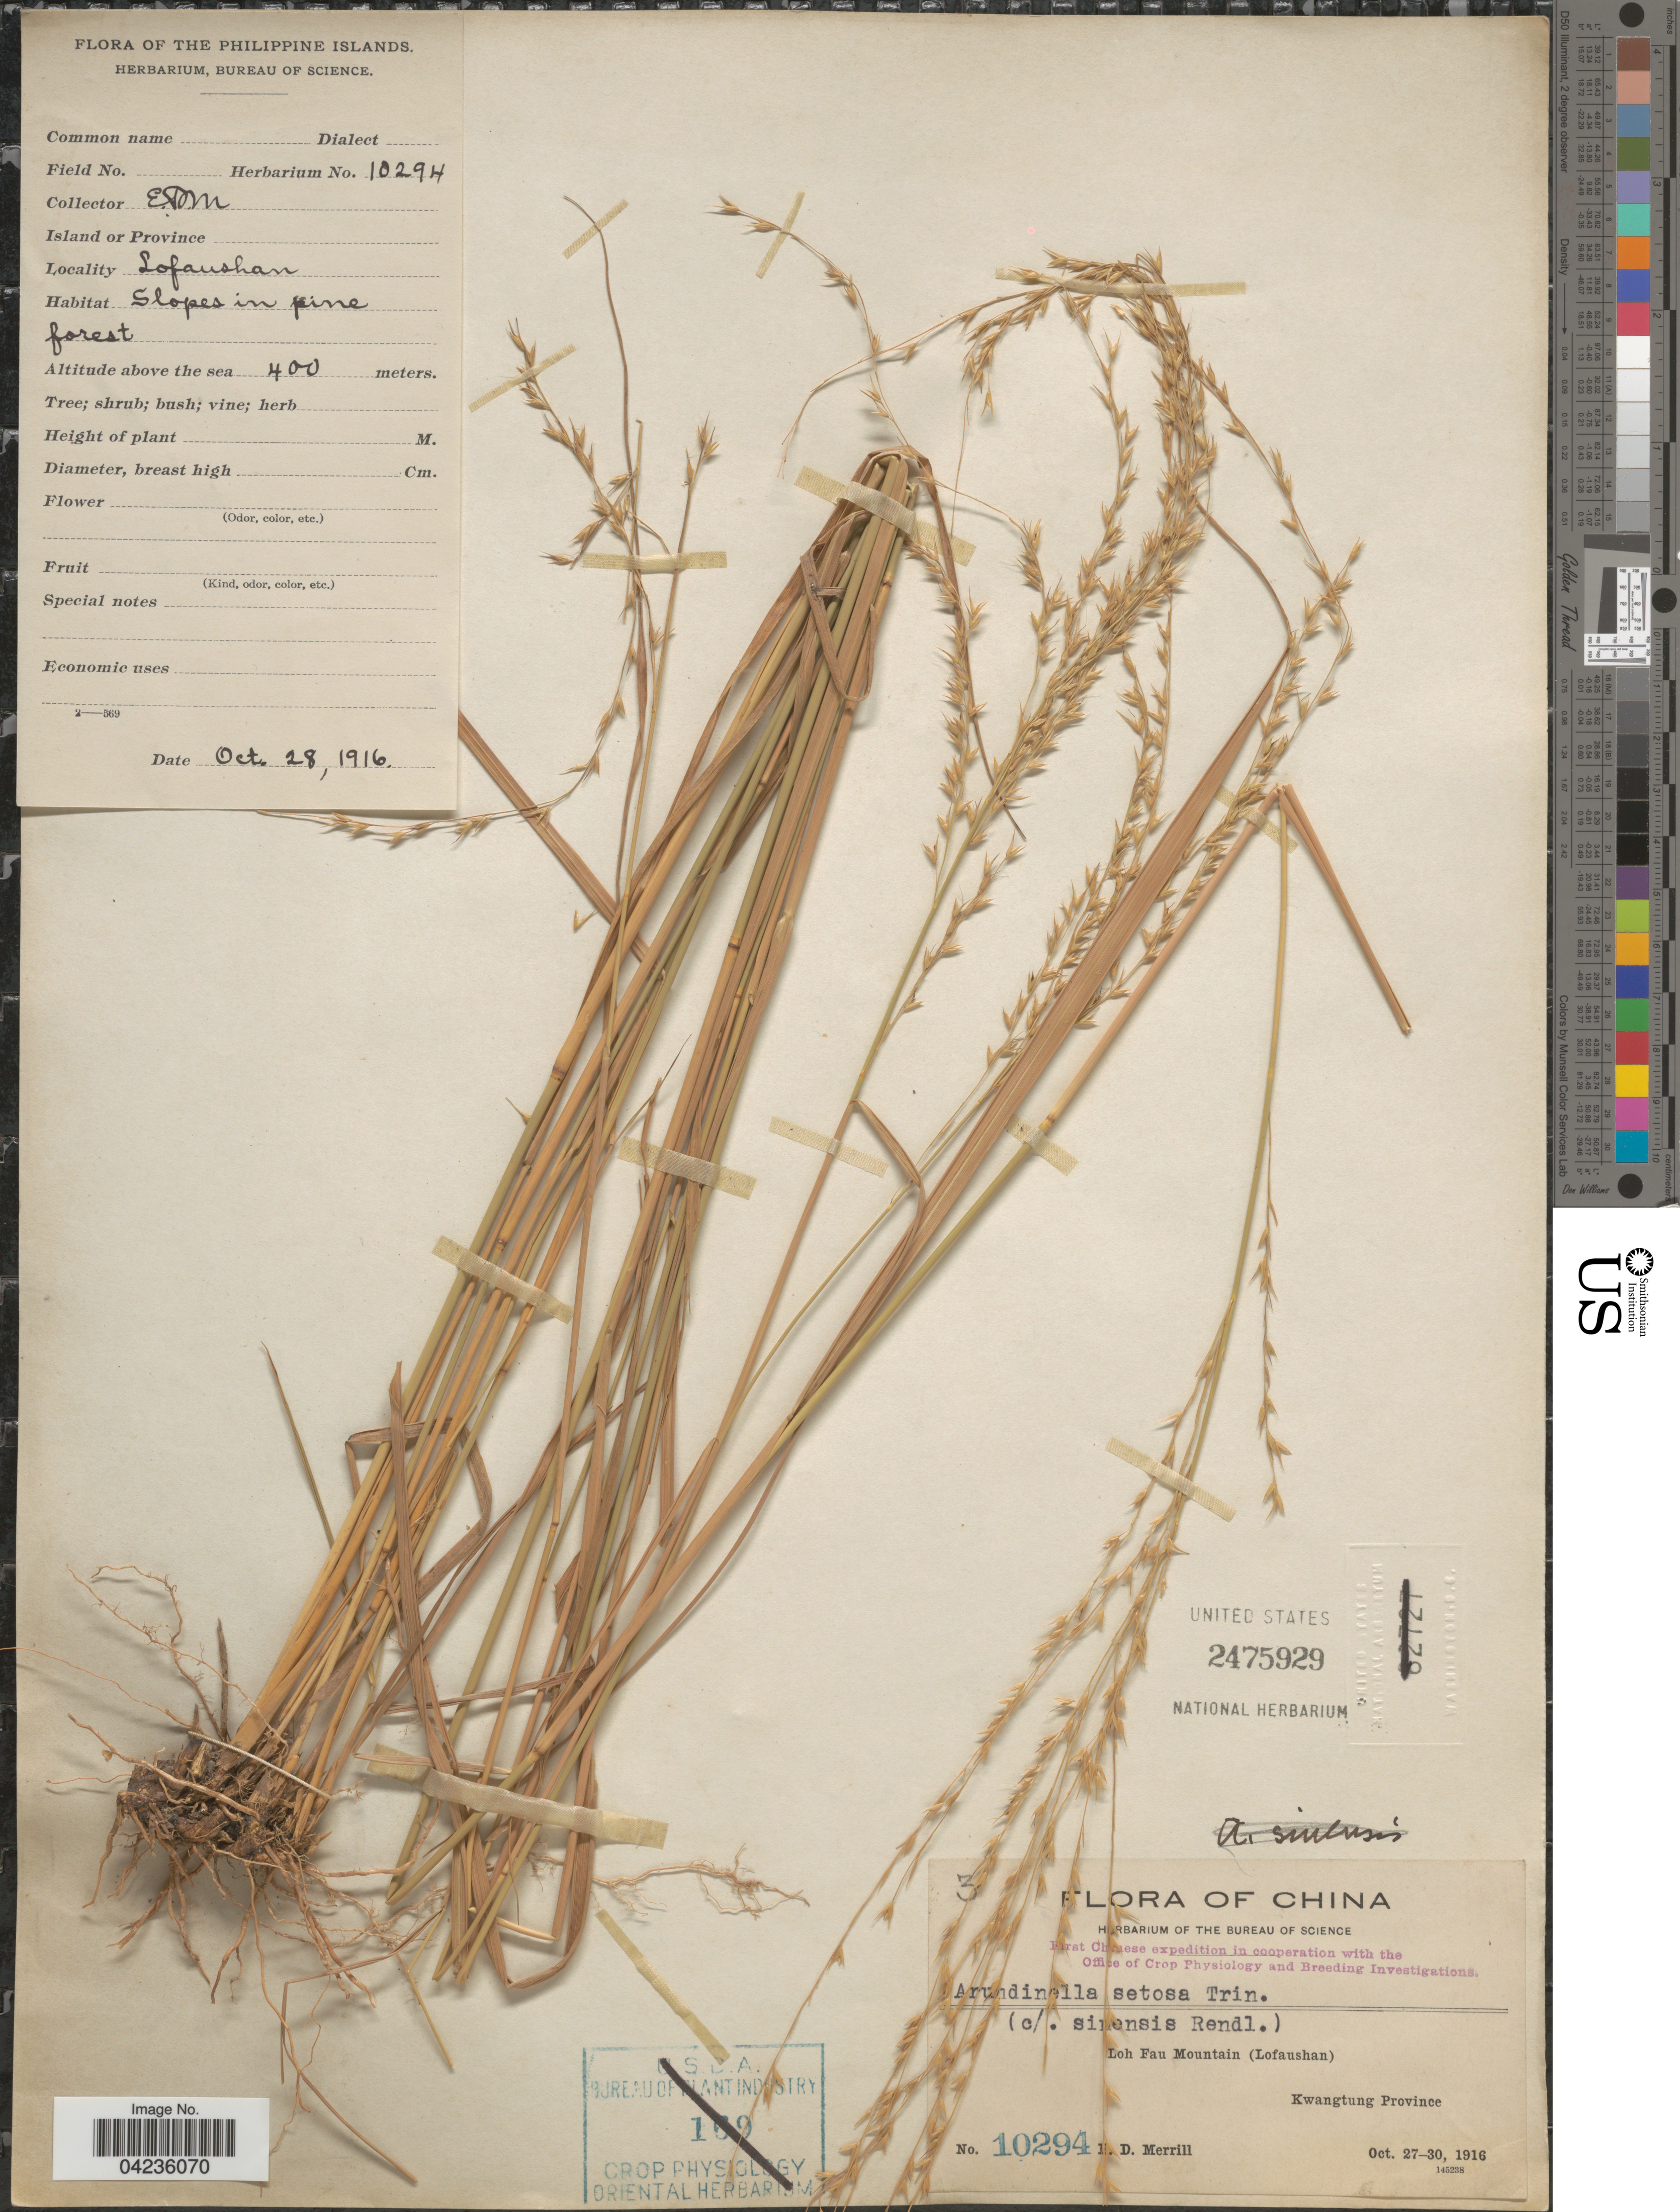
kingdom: Plantae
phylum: Tracheophyta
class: Liliopsida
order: Poales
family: Poaceae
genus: Arundinella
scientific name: Arundinella setosa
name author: Trin.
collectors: E. D. Merrill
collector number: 10294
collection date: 1916-10-28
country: China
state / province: Guangdong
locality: Loh Fau Mountain (Lofaushan). Kwangtung Province.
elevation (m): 400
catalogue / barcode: US 2475929